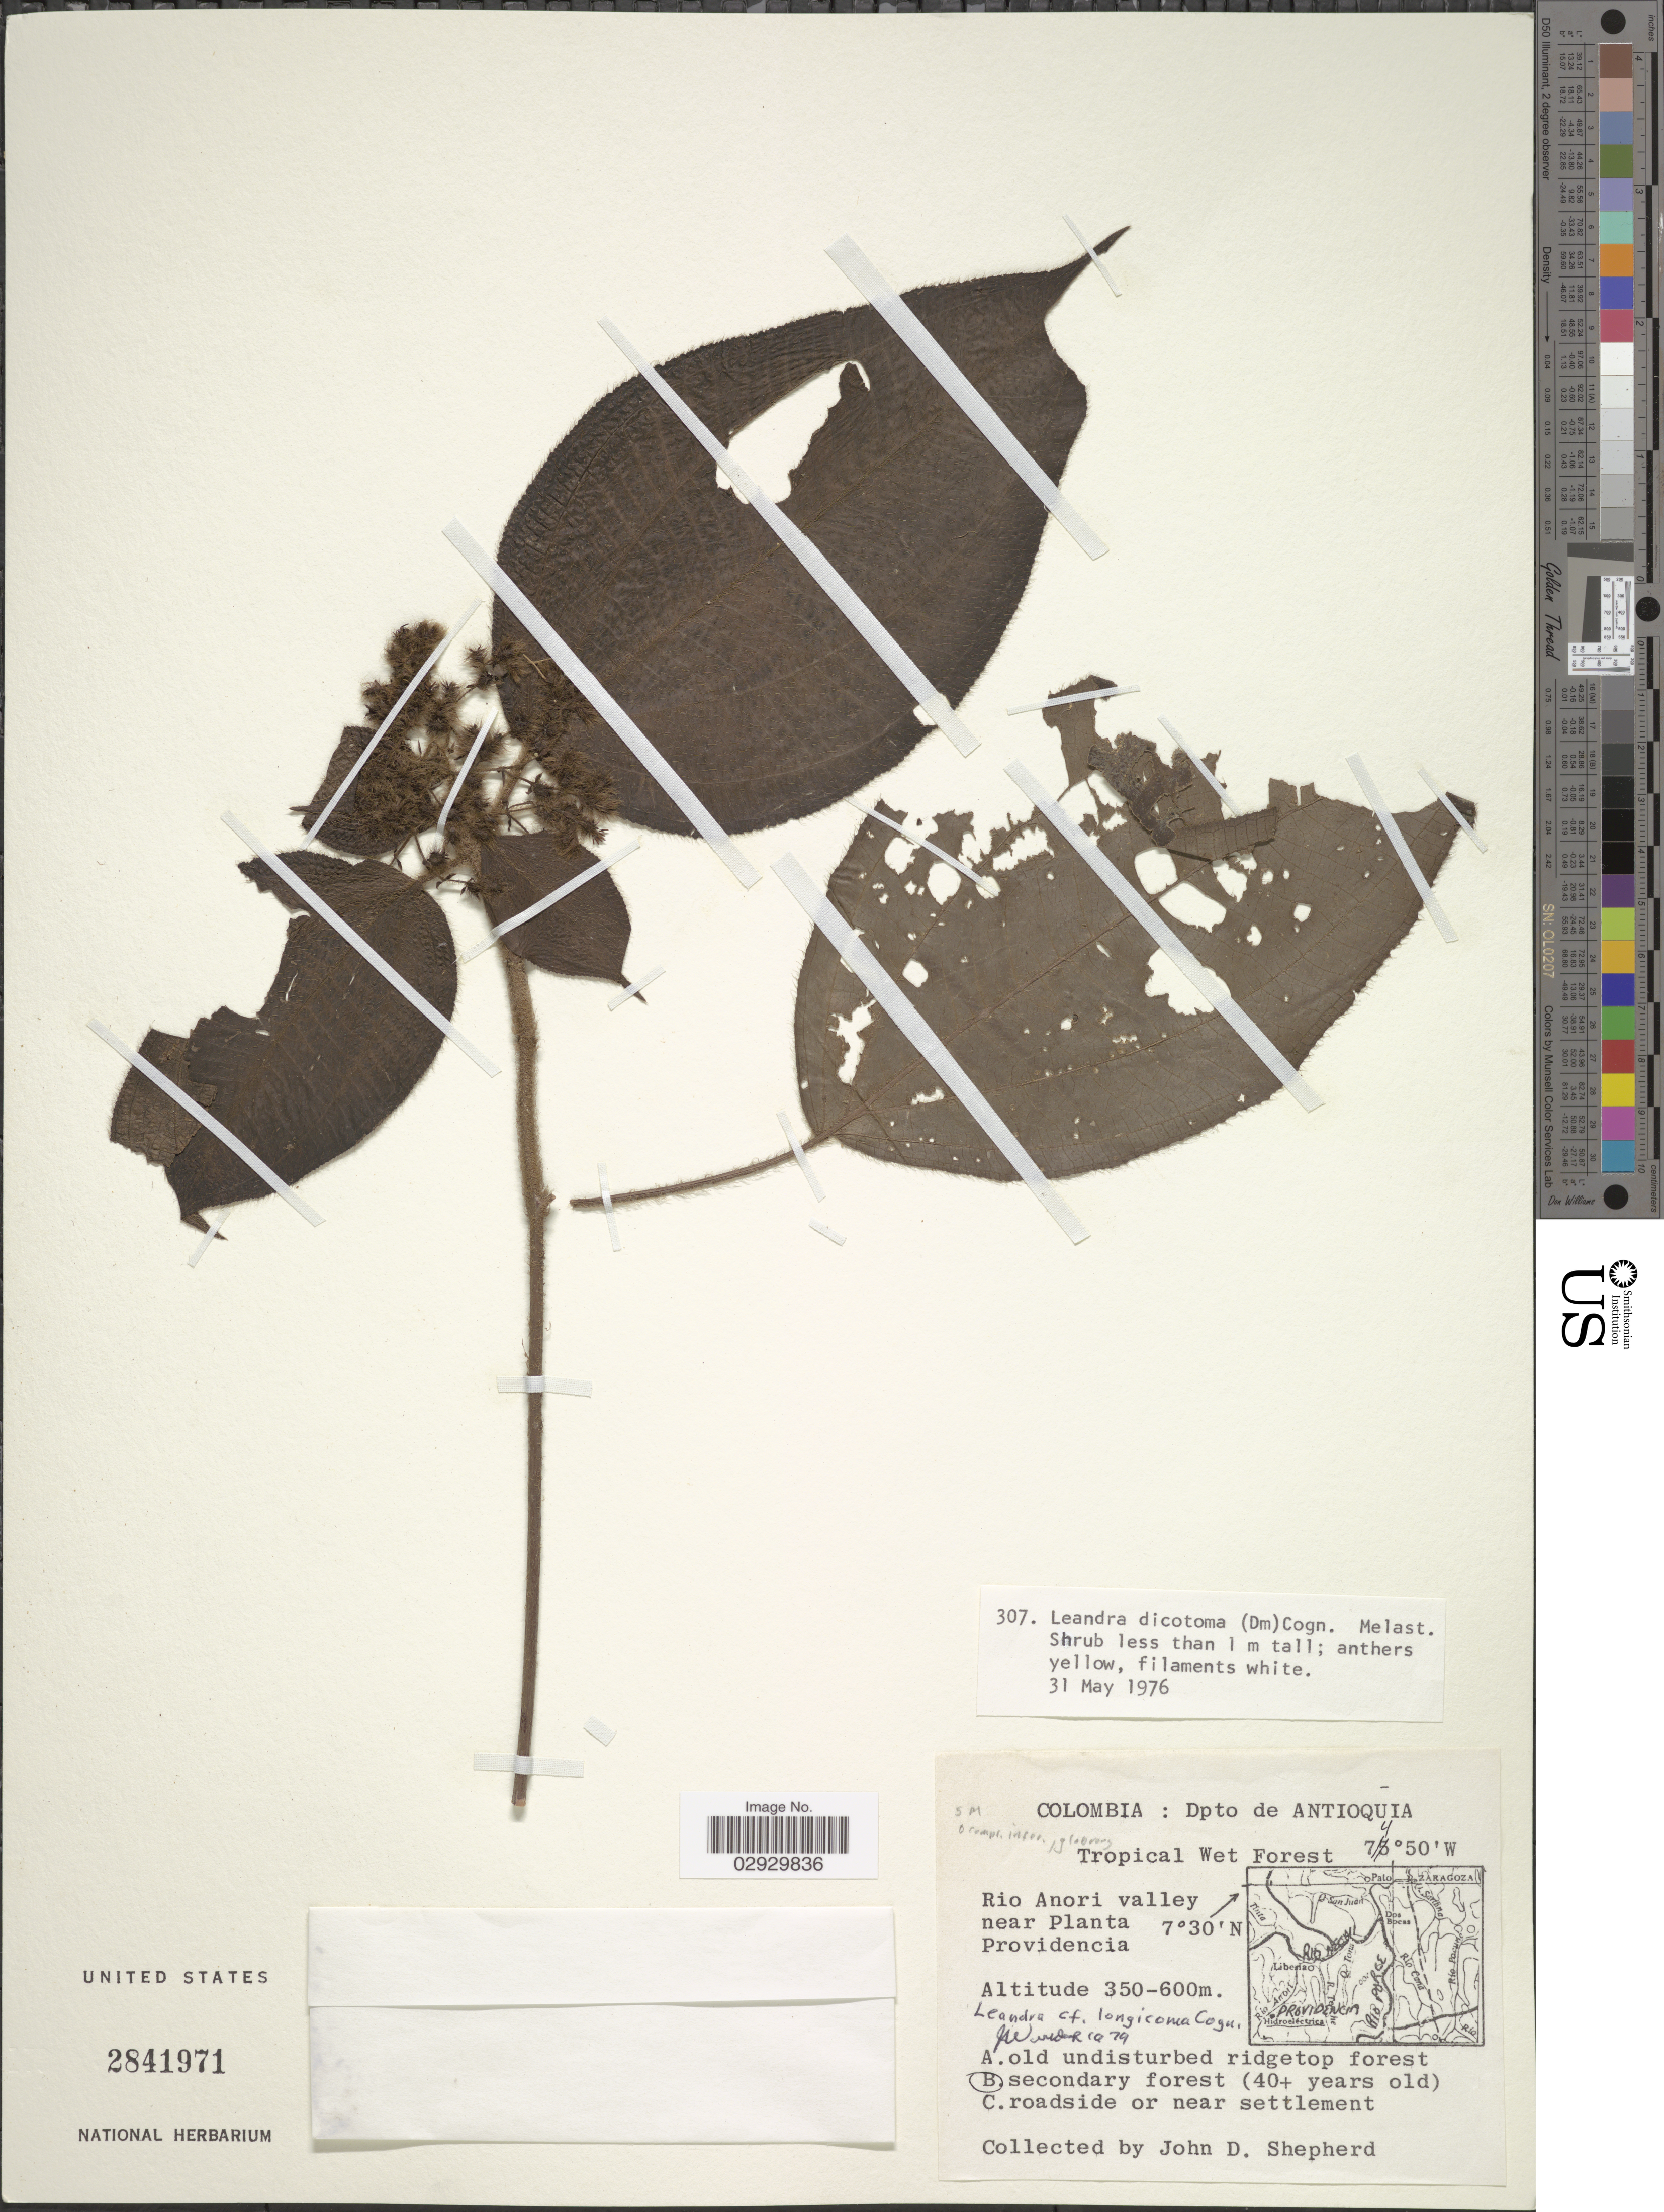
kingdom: Plantae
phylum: Tracheophyta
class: Magnoliopsida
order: Myrtales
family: Melastomataceae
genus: Leandra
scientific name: Leandra longicoma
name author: Cogn.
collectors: J. D. Shepherd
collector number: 307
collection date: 1976-05-31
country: Colombia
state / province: Antioquia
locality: Dpto. de Antioquia, Rio Anori Valley near Planta Providencia.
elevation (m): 350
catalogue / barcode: US 2841971